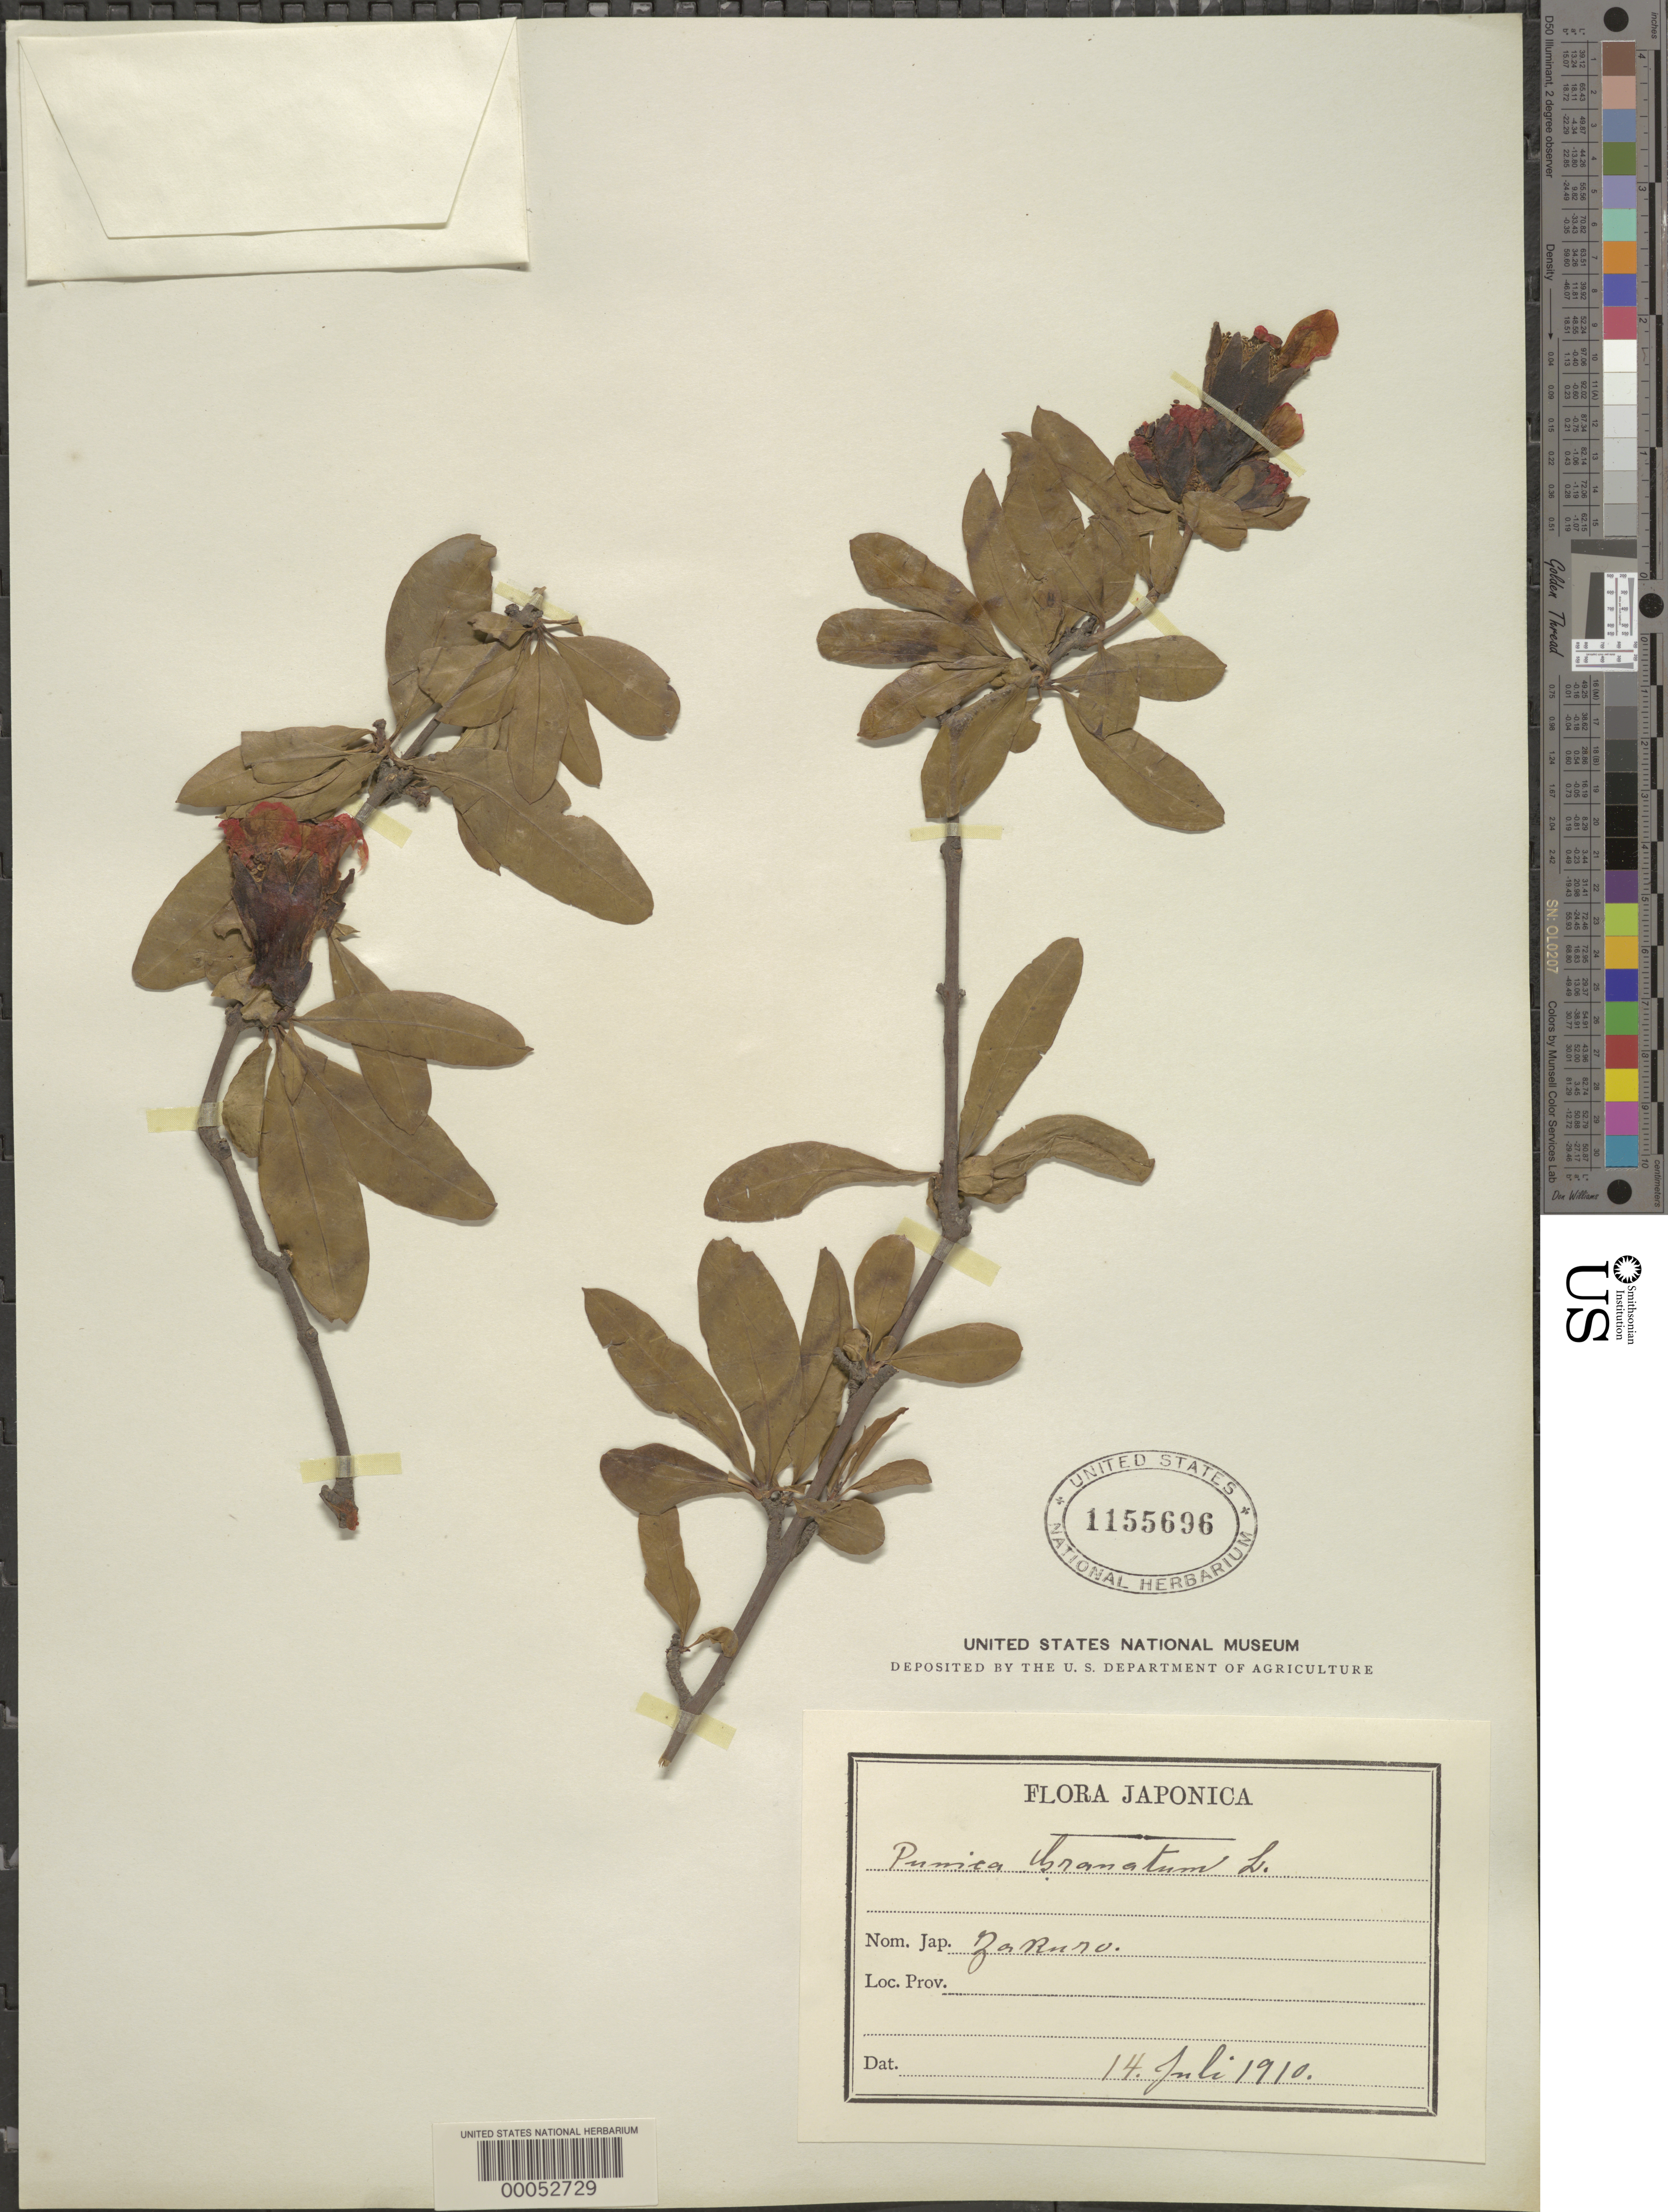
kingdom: Plantae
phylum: Tracheophyta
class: Magnoliopsida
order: Myrtales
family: Lythraceae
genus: Punica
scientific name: Punica granatum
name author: L.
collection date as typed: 14 Jul 1910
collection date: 1910-07-14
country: Japan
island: Honshu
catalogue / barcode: US 1155696